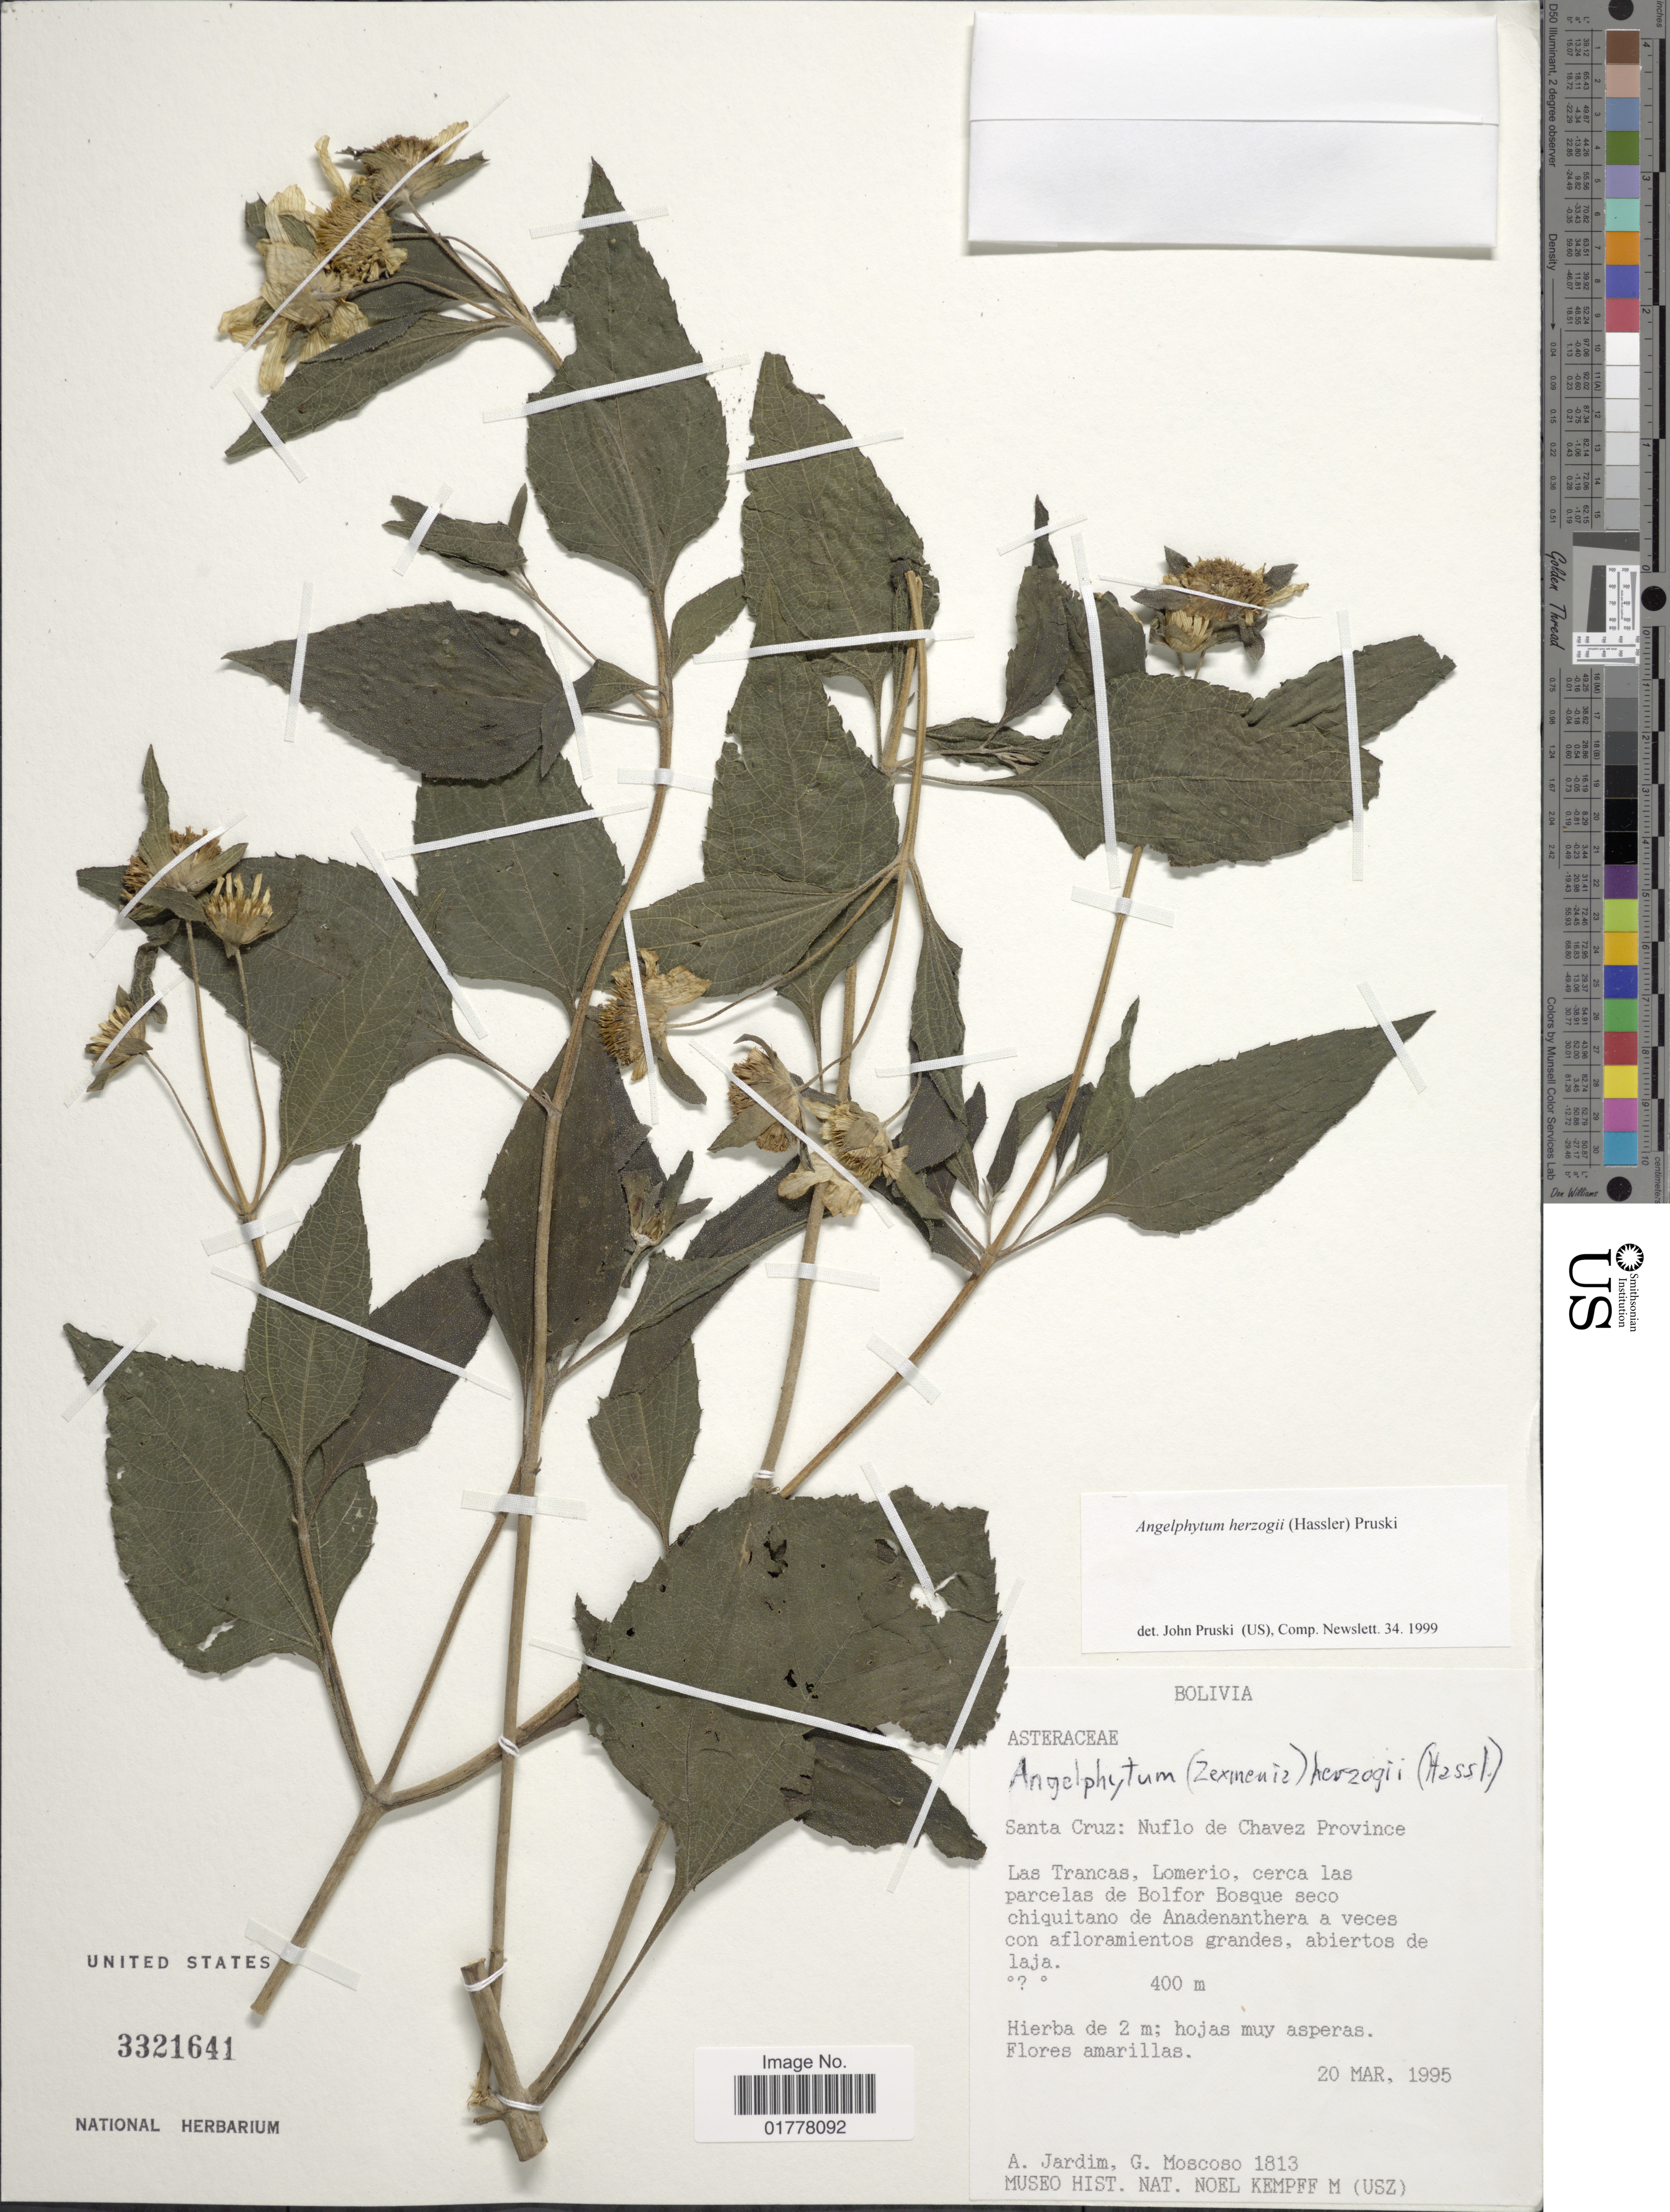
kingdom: Plantae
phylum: Tracheophyta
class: Magnoliopsida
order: Asterales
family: Asteraceae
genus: Angelphytum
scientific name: Angelphytum hertzogii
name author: (Hassl.) Pruski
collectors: A. Jardim & G. Moscoso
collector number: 1813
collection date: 1995-03-20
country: Bolivia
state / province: Santa Cruz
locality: Santa Cruz: Nuflo de Chavez Province. Las Trancas, Lomerio, cerca las parcelas de Bolfor Bosque seco chiquitano de Anadenanthera a veces con afloramientos grandes, abiertos de laja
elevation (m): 400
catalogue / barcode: US 3321641